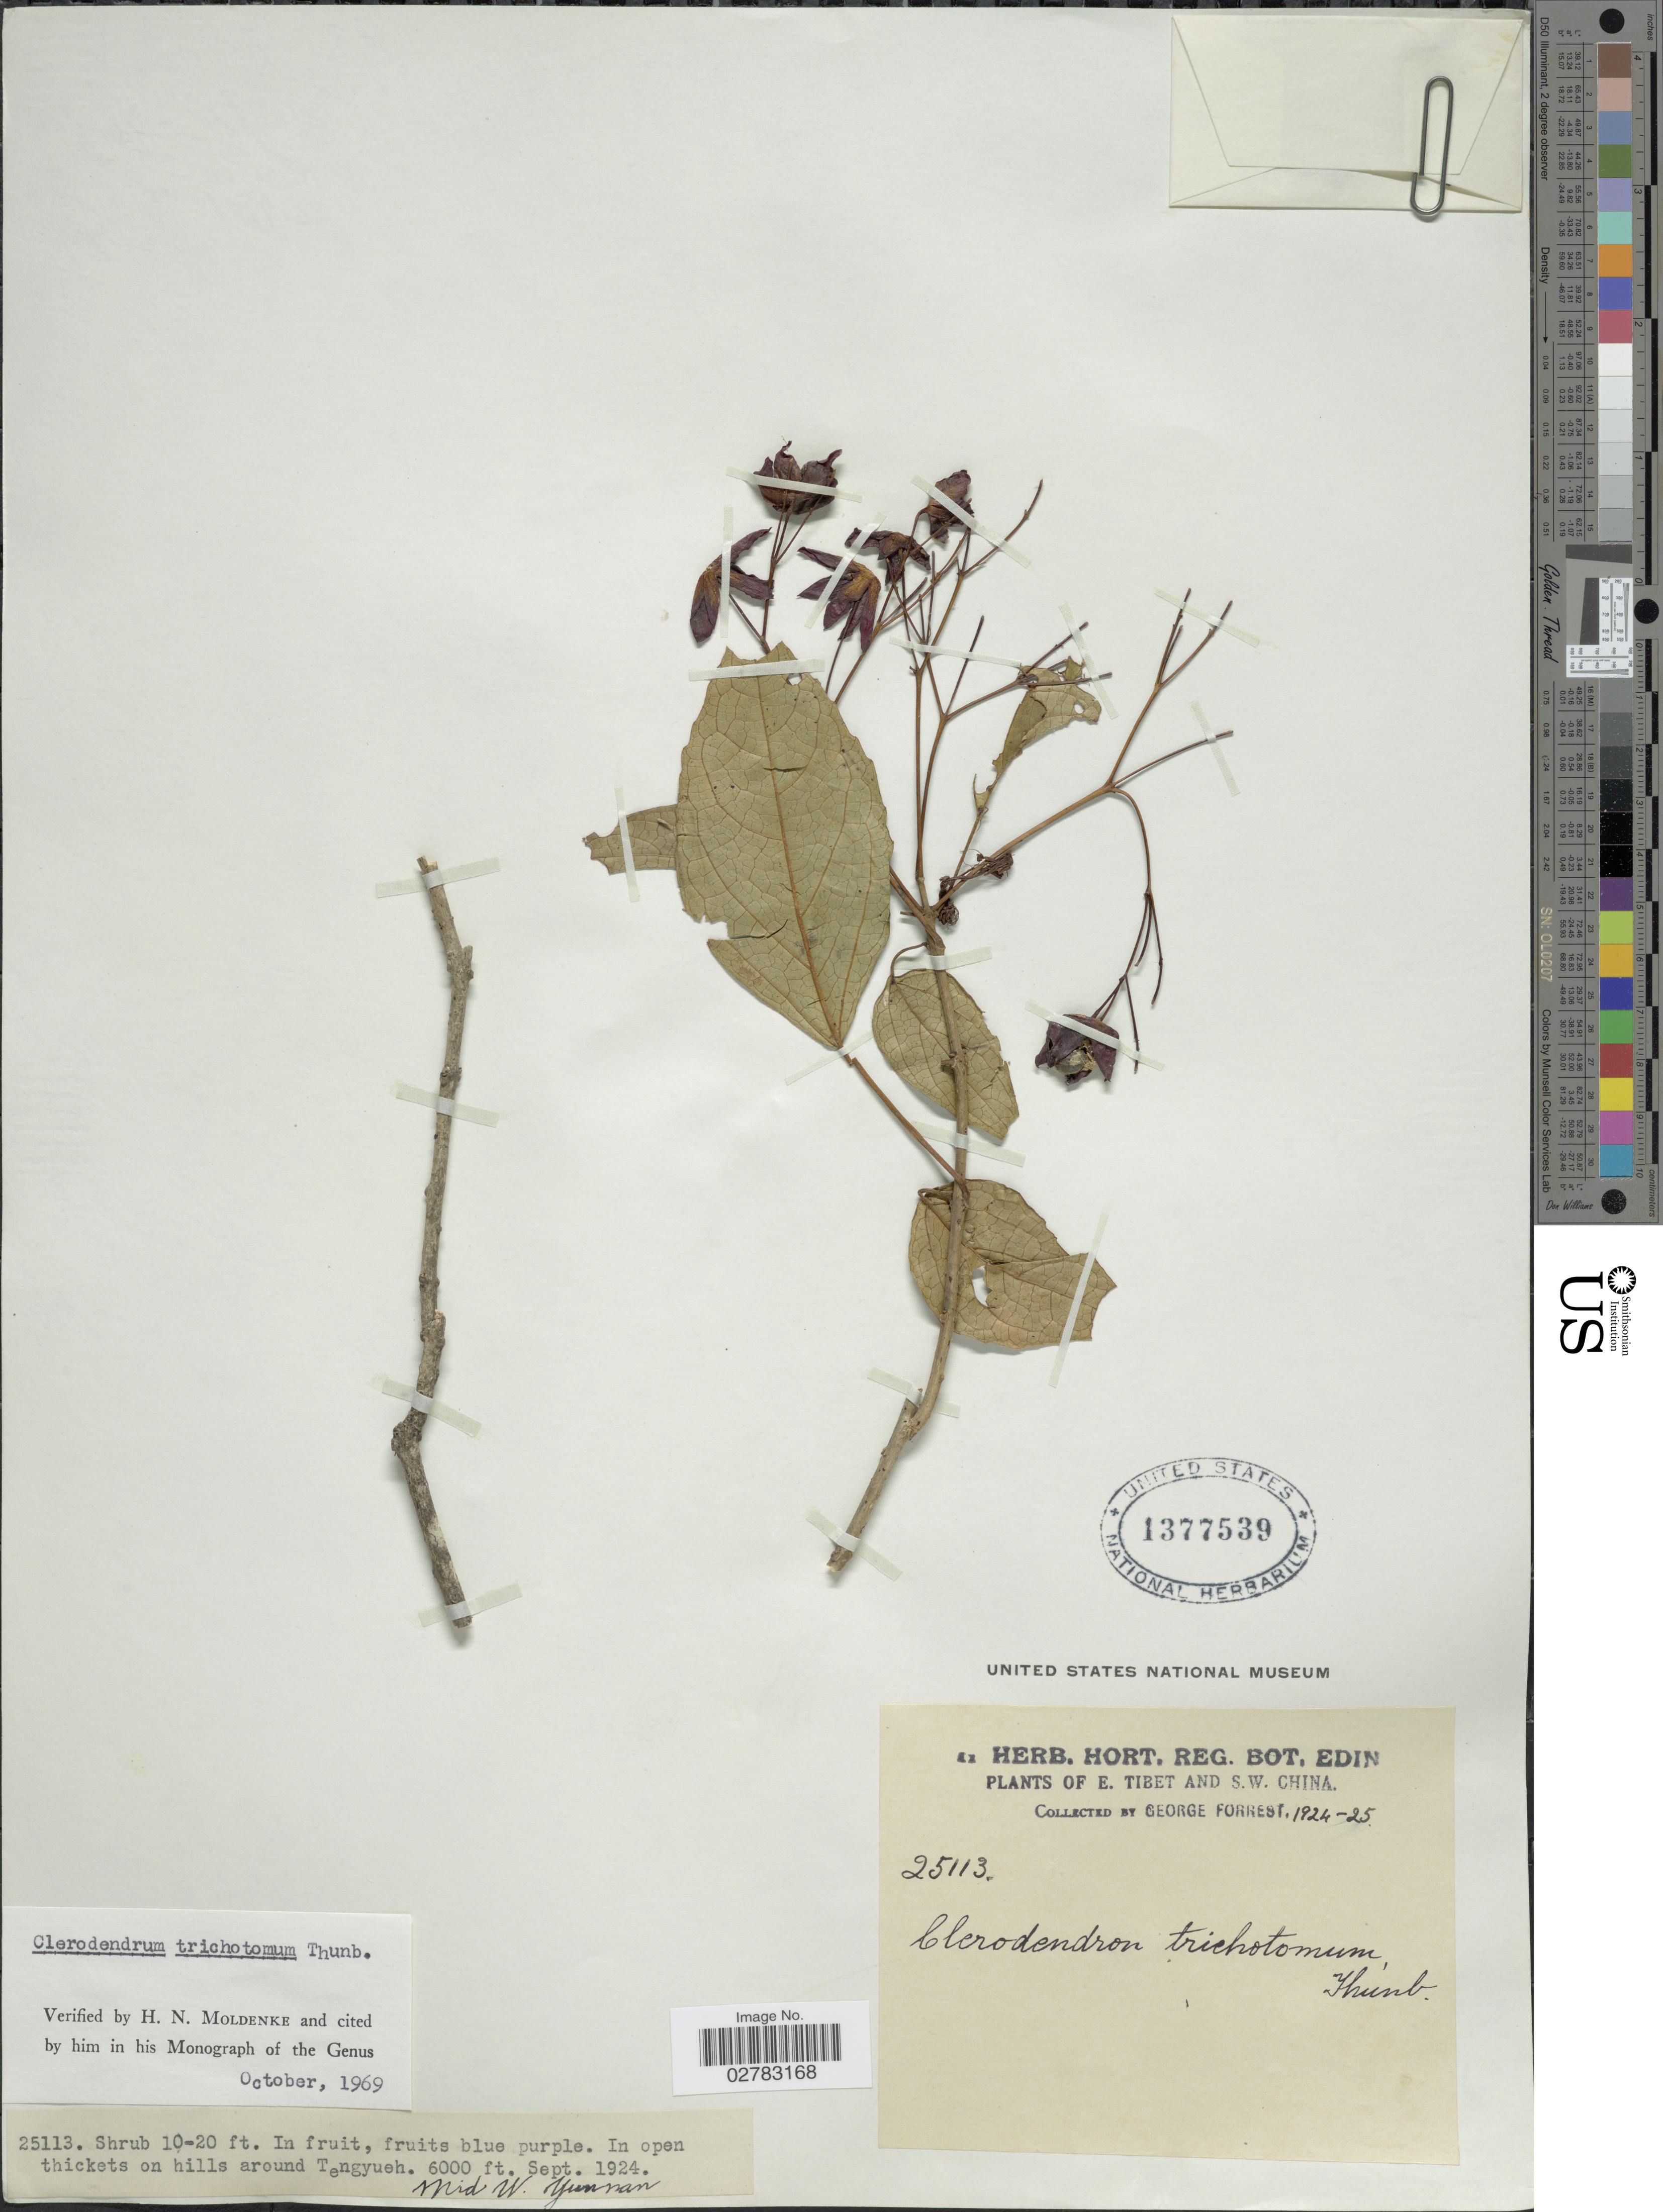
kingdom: Plantae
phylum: Tracheophyta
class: Magnoliopsida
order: Lamiales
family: Lamiaceae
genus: Clerodendrum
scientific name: Clerodendrum trichotomum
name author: Thunb.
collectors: G. Forrest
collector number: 25113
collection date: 1924-09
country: China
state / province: Yunnan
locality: In open thickets on hills around Tengyueh. Mid W. Yunnan.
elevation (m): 1829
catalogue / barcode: US 1377539